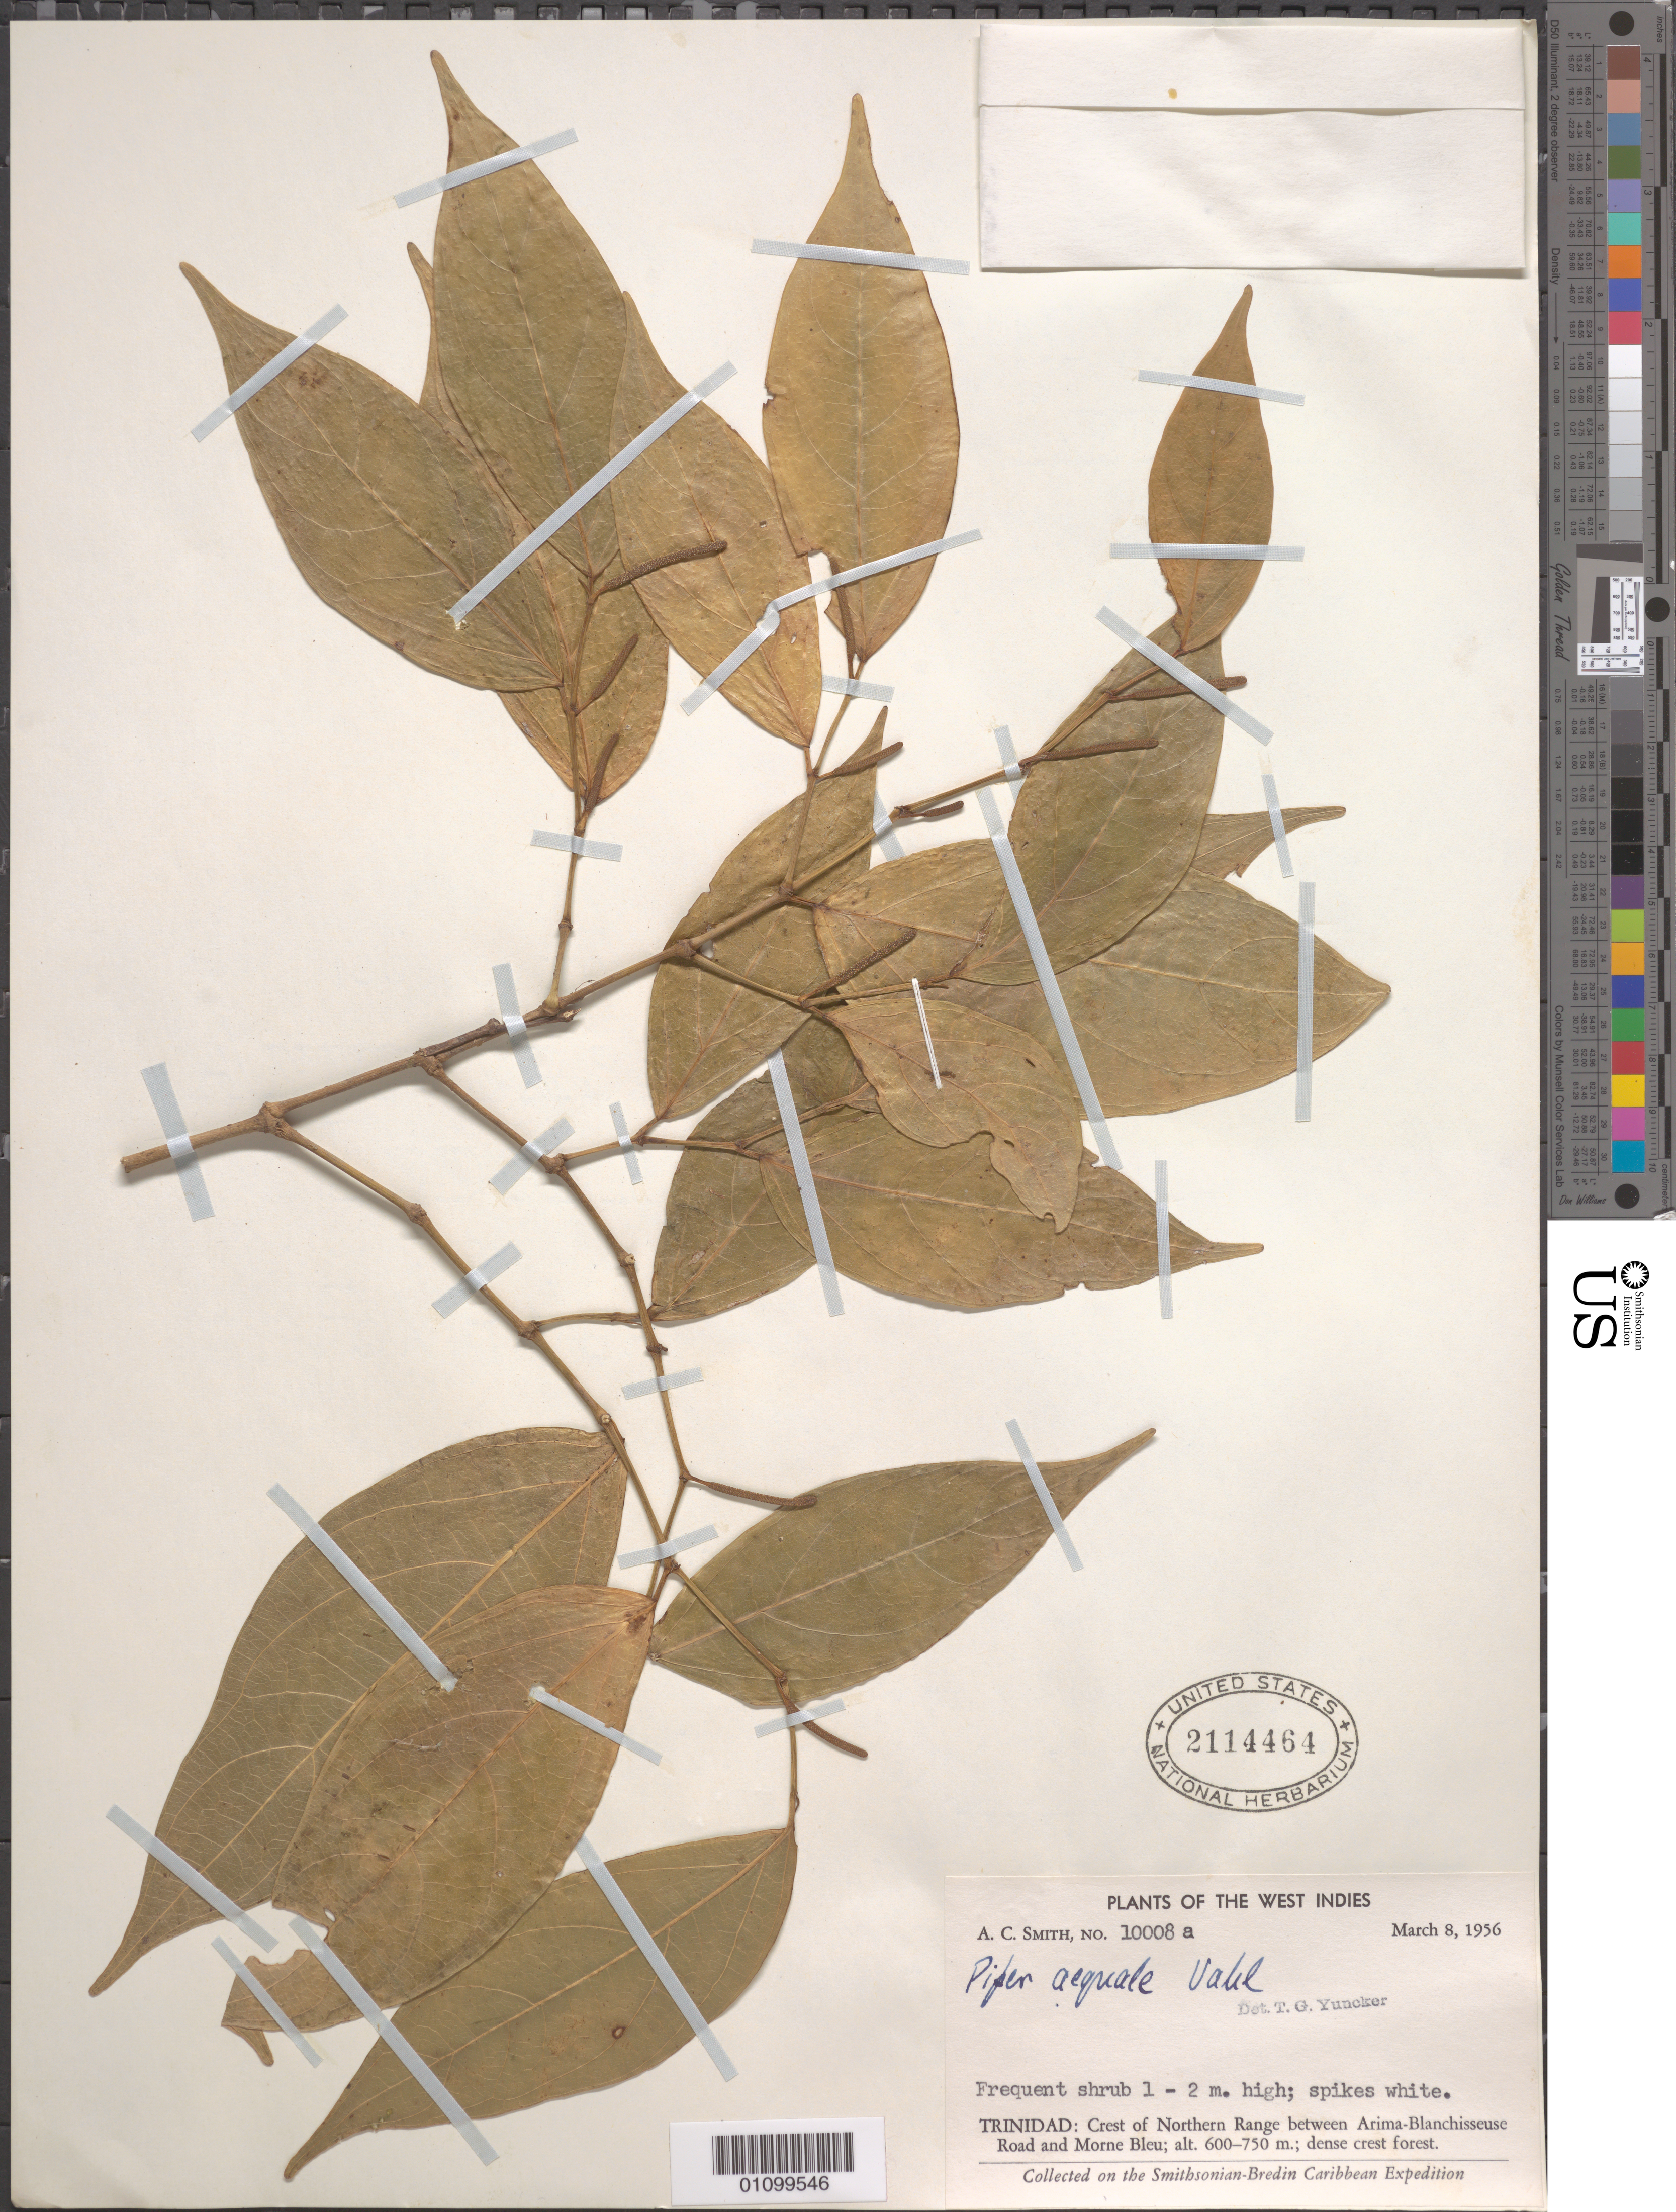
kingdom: Plantae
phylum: Tracheophyta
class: Magnoliopsida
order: Piperales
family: Piperaceae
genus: Piper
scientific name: Piper aequale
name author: Vahl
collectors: A. C. Smith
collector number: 10008a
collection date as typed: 08 Mar 1956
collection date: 1956-03-08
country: Trinidad and Tobago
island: Trinidad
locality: Trinidad: Crest of Northern Range between Arima-Blanchisseuse Road and Morne Bleu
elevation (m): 600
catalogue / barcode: US 2114464